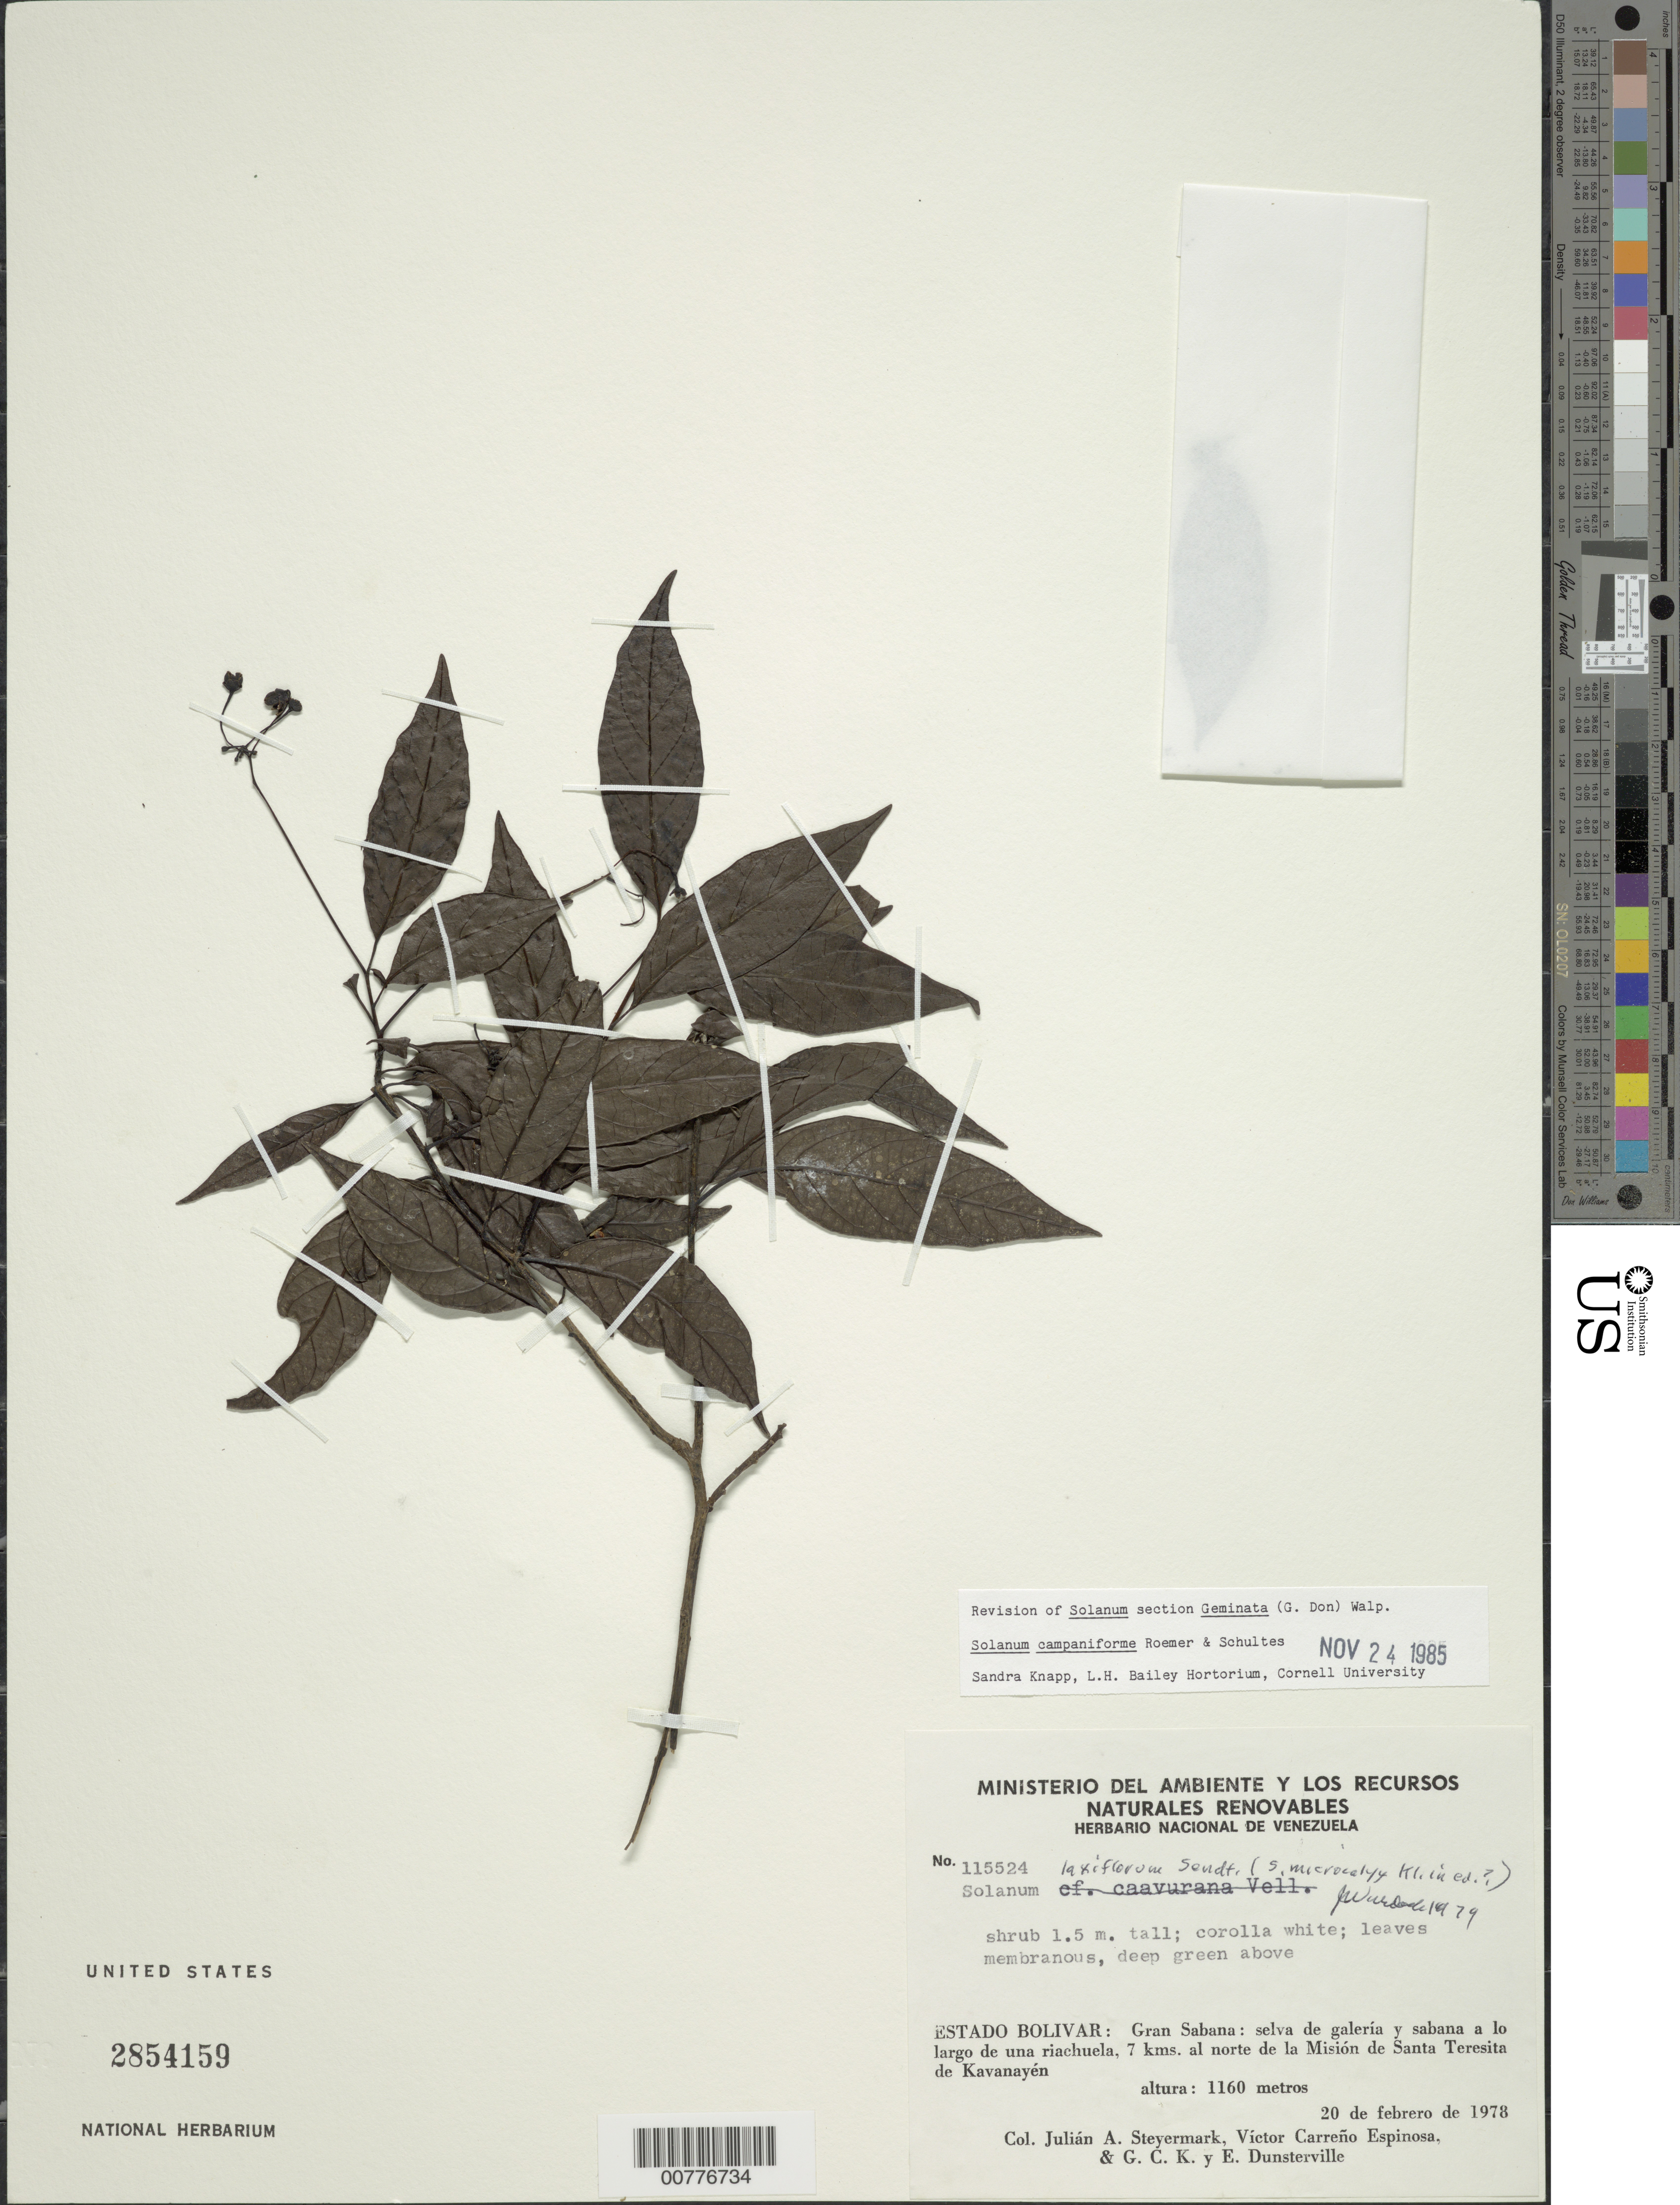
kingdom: Plantae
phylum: Tracheophyta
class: Magnoliopsida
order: Solanales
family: Solanaceae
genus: Solanum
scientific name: Solanum campaniforme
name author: Roem. & Schult.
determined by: Knapp, S. D.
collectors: J. Steyermark, V. Dunsterville, G. Carreño Espinosa & E. Dunsterville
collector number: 115524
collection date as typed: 2 Feb 1978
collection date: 1978-02-02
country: Venezuela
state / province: Bolívar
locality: Gran Sabana, 7 km al norte de la Mision de Santa Teresita de Kavanayen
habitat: gallery forest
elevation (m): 1160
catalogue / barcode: US 2854159